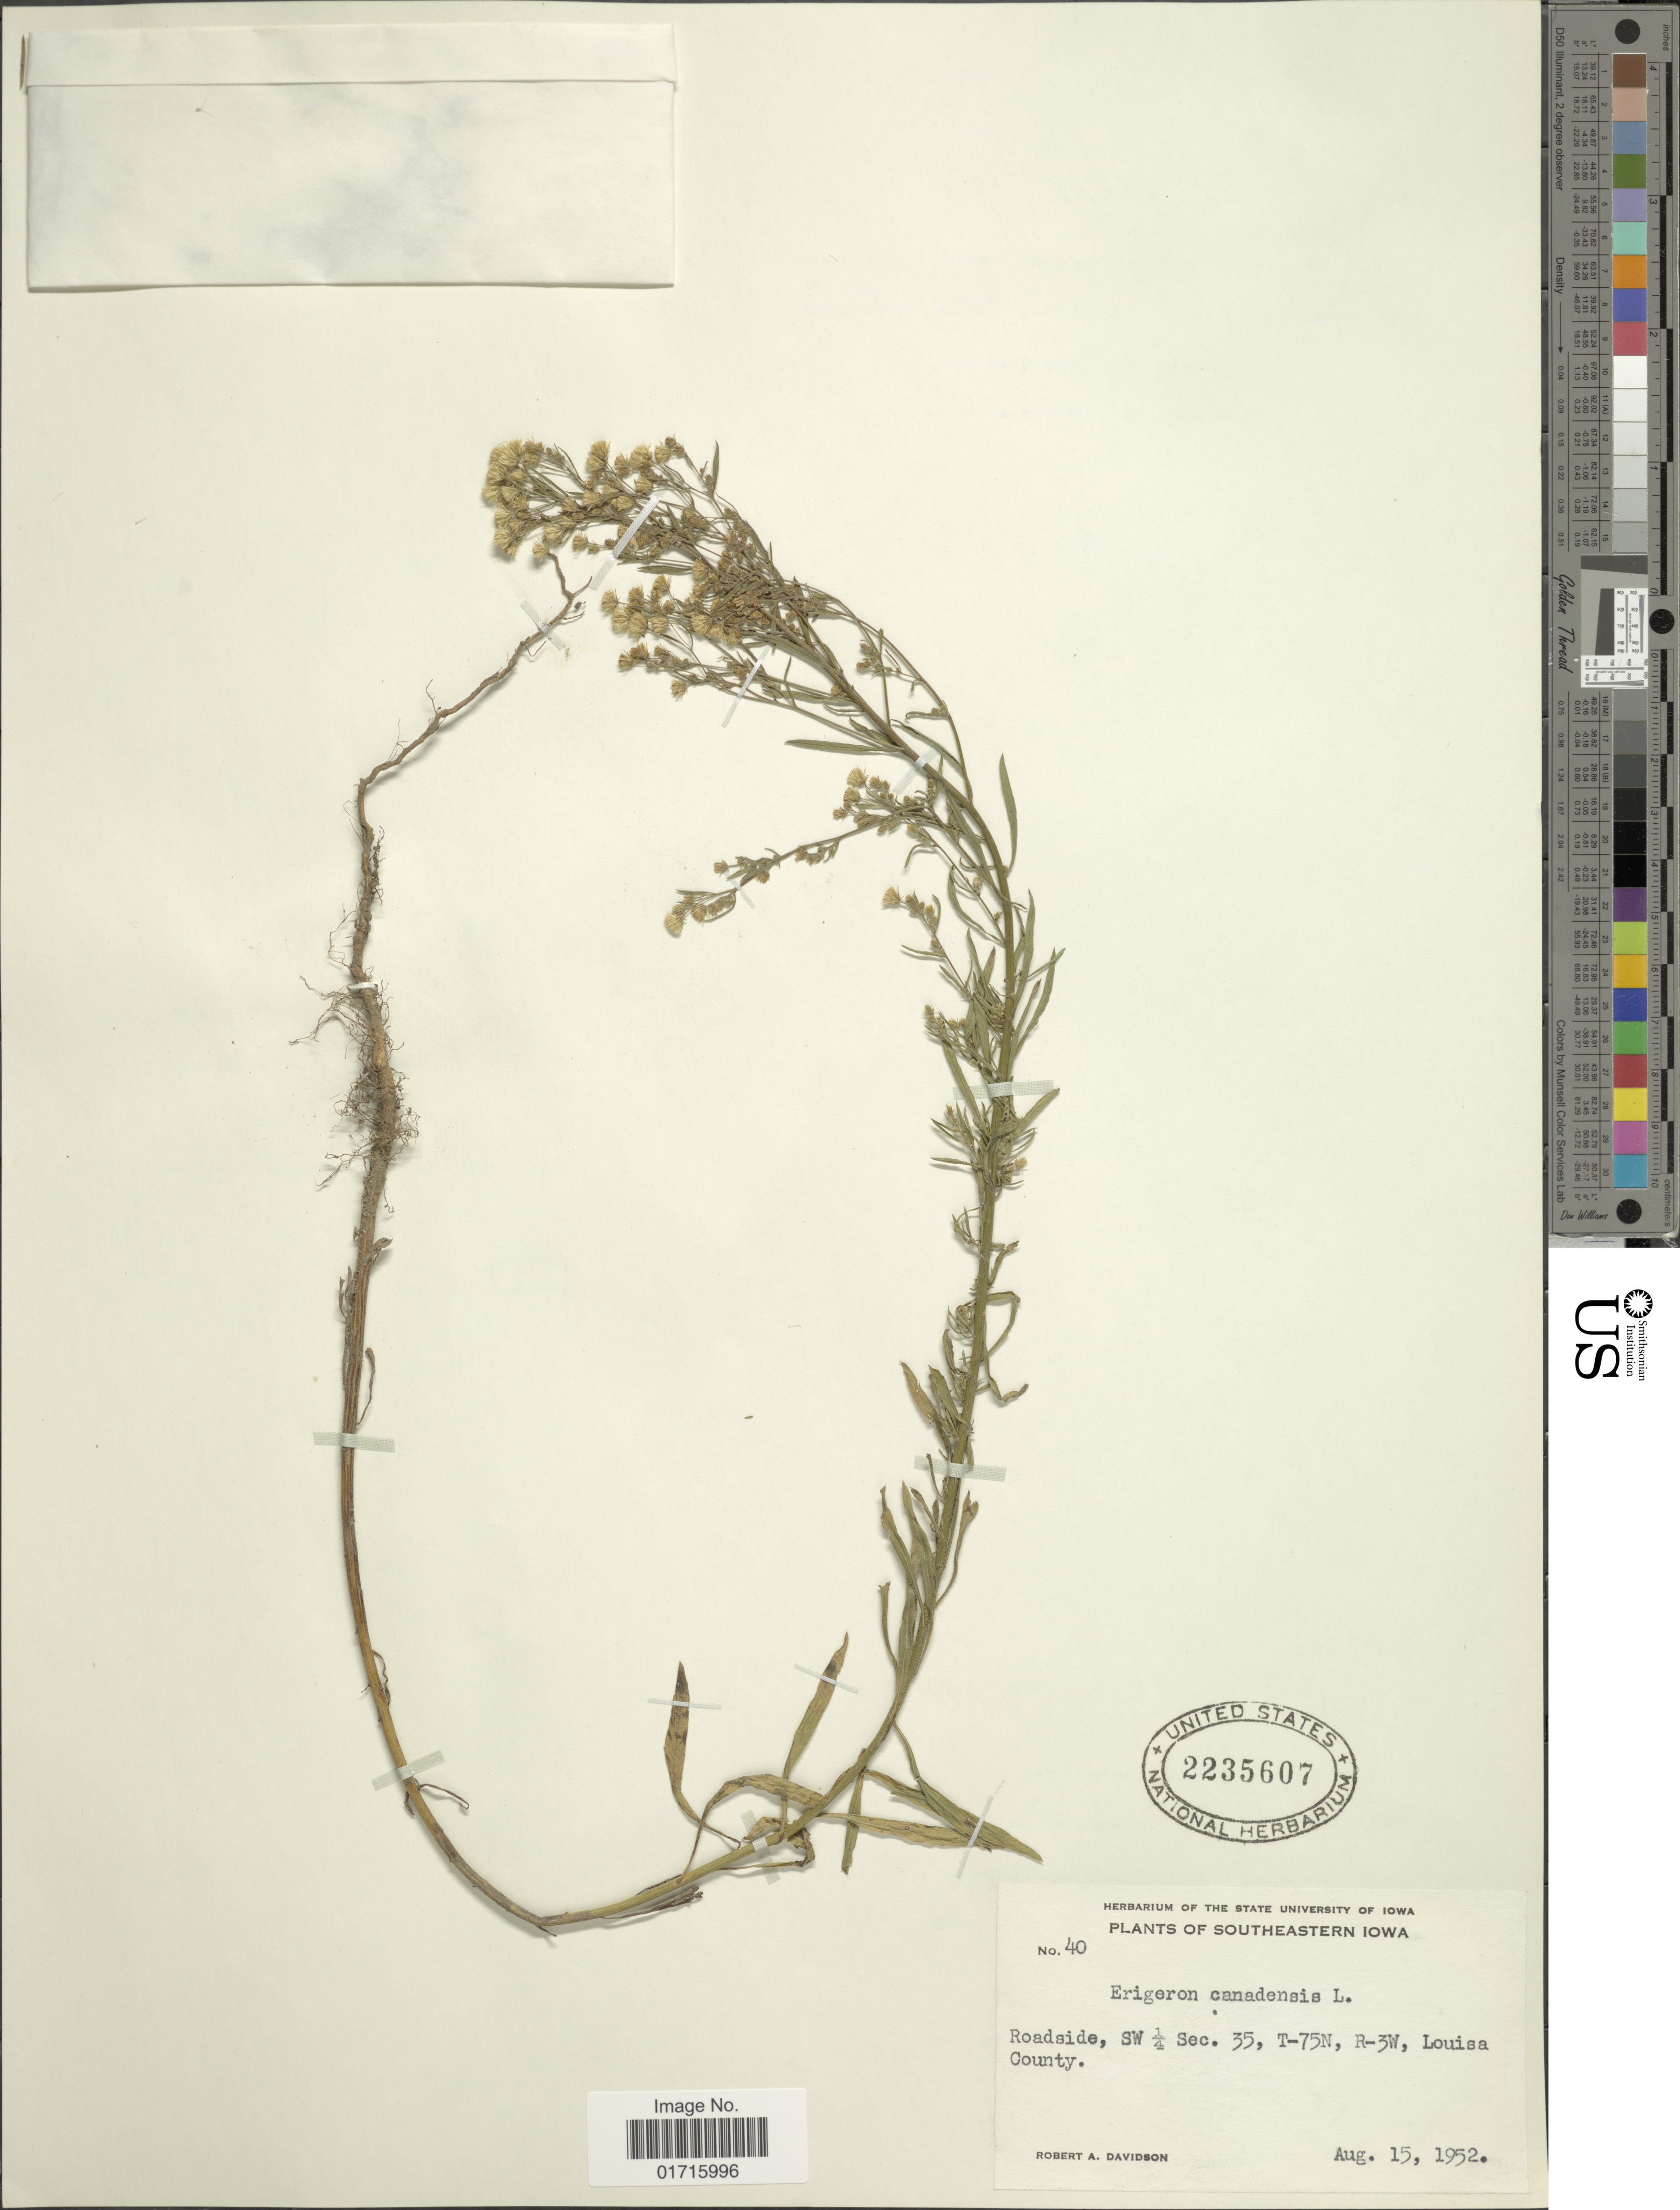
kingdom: Plantae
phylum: Tracheophyta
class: Magnoliopsida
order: Asterales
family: Asteraceae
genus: Conyza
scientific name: Conyza canadensis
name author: (L.) Cronq.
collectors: R. A. Davidson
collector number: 40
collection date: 1952-08-15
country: United States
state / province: Iowa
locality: Southeastern Iowa, Roadside, SW ¼ Sec. 35, T-75N, R-3W, Louisa County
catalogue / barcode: US 2235607